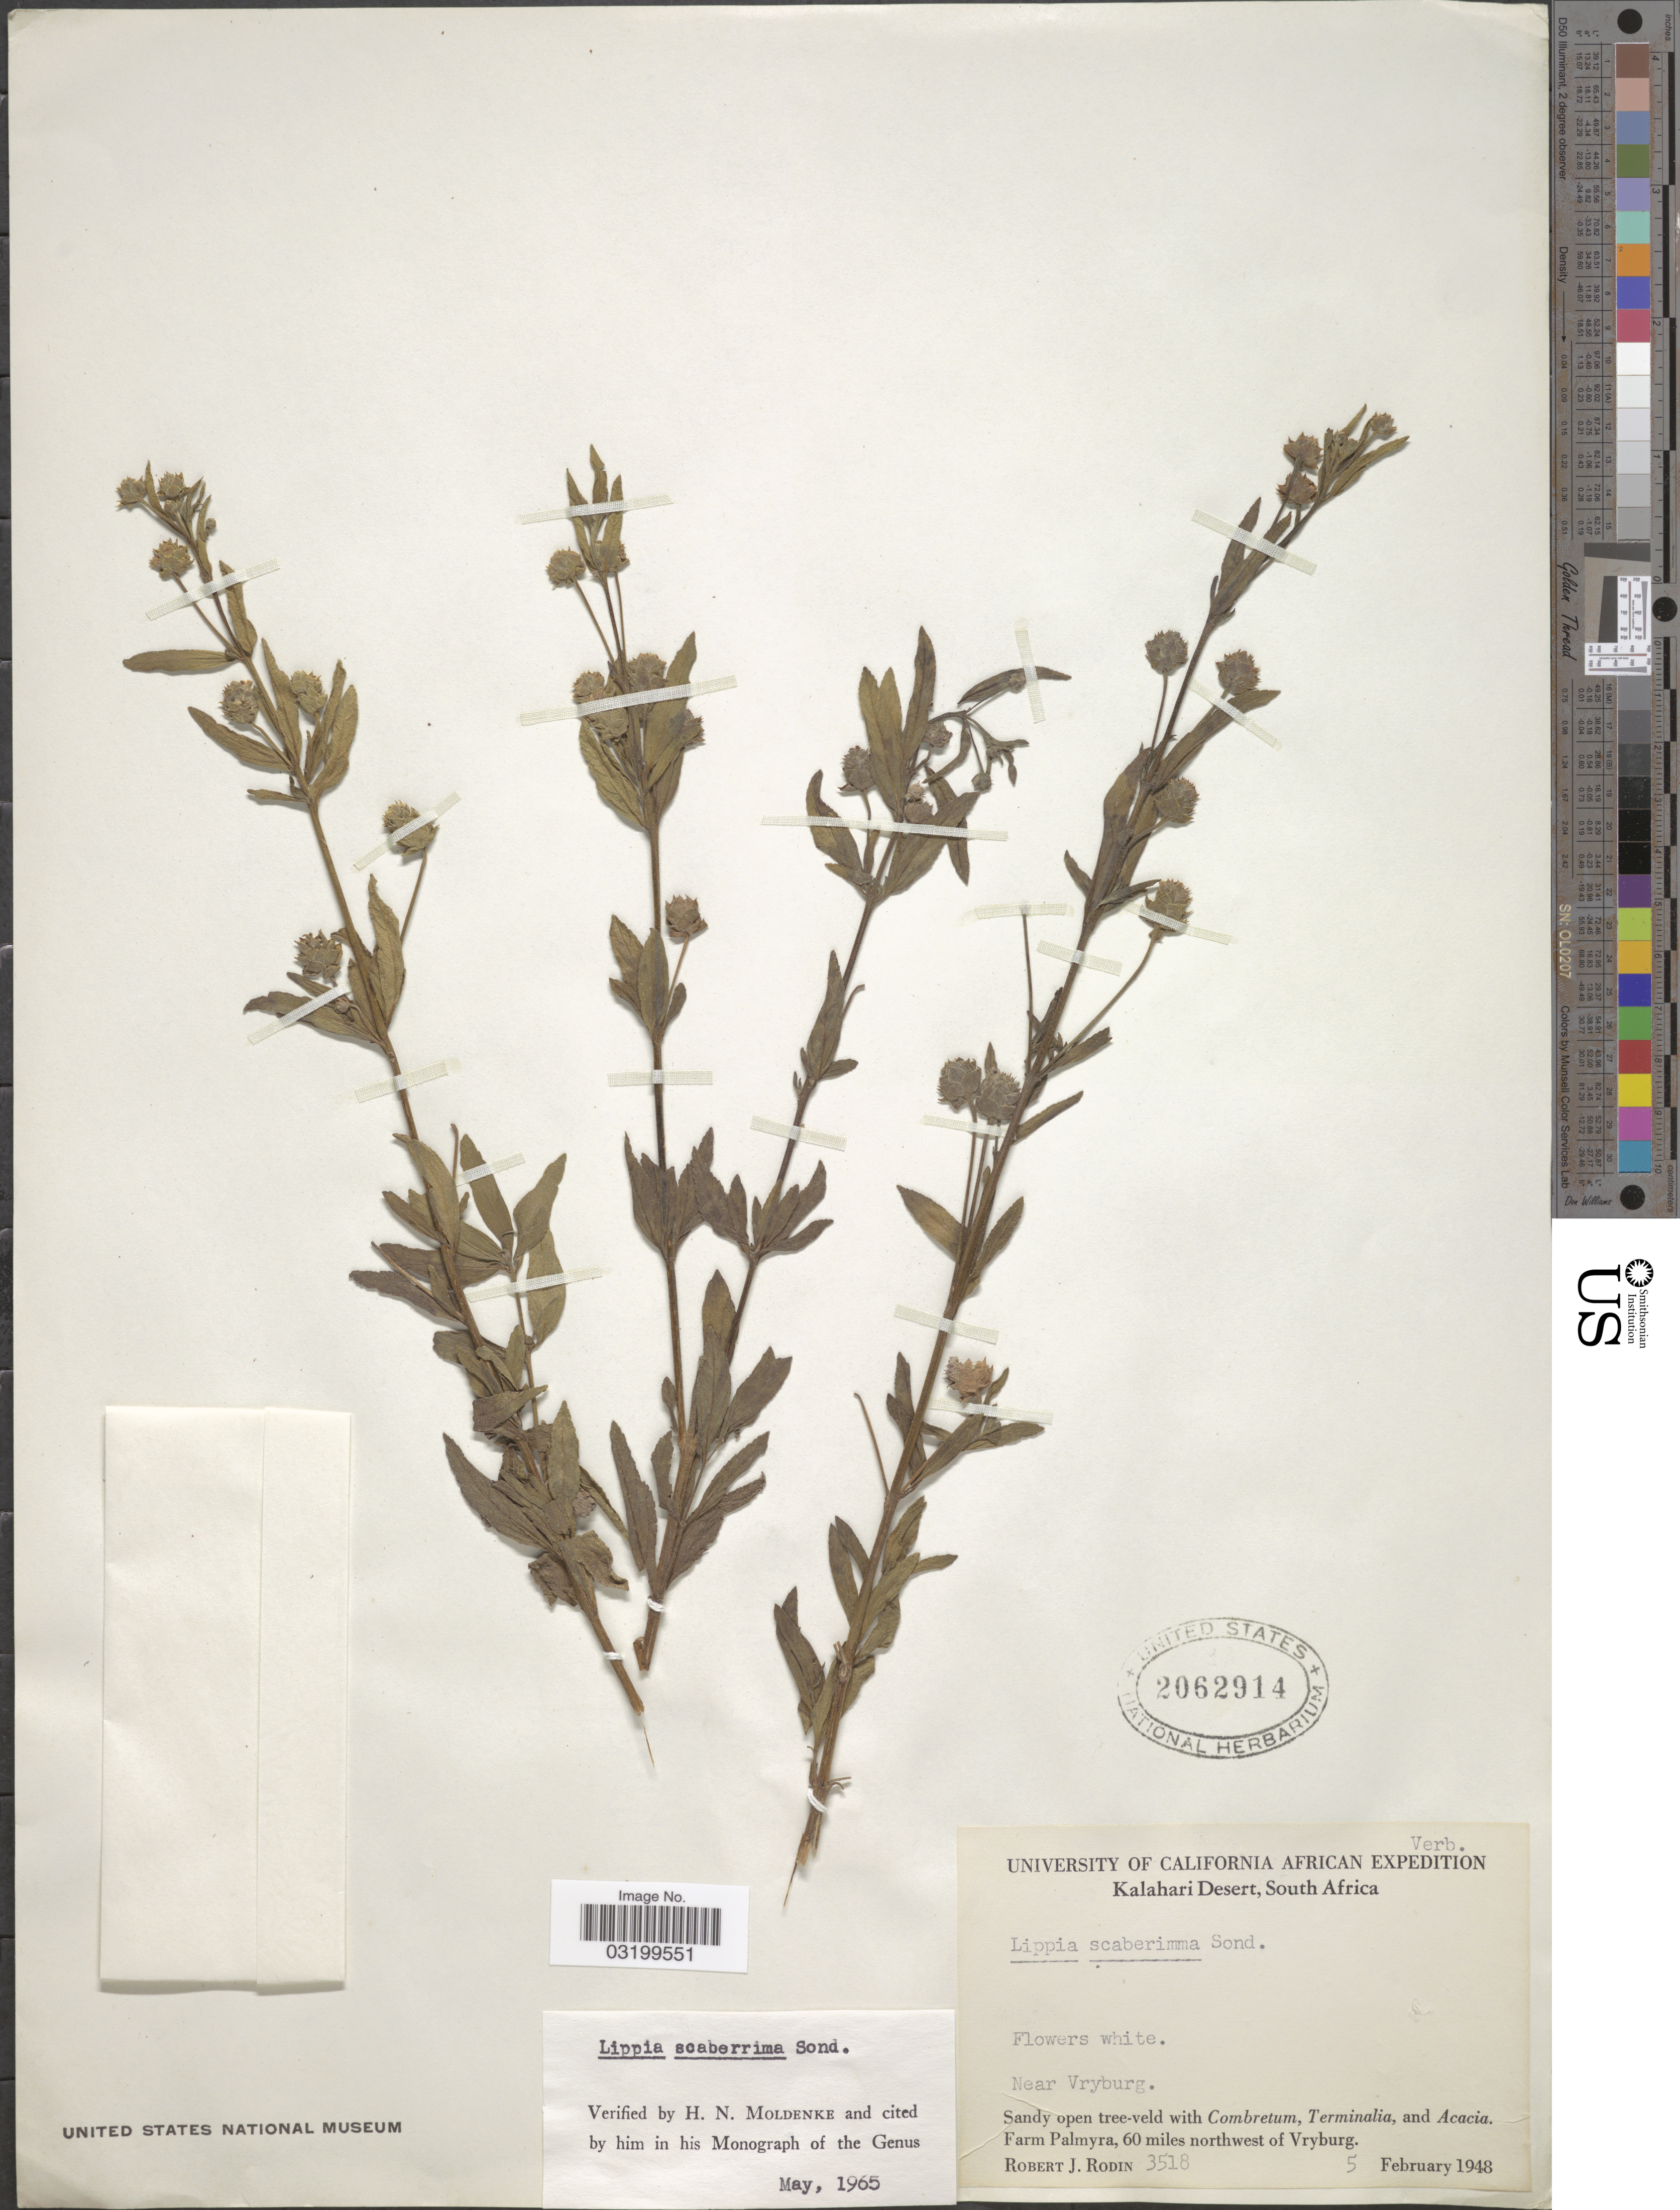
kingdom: Plantae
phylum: Tracheophyta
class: Magnoliopsida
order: Lamiales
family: Verbenaceae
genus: Lippia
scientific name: Lippia scaberrima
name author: Sond.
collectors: R. J. Rodin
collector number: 3518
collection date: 1948-02-05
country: South Africa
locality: Kalahari Desert. Near Vryburg. Farm Palmyra, 60 miles northwest of Vryburg.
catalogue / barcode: US 2062914